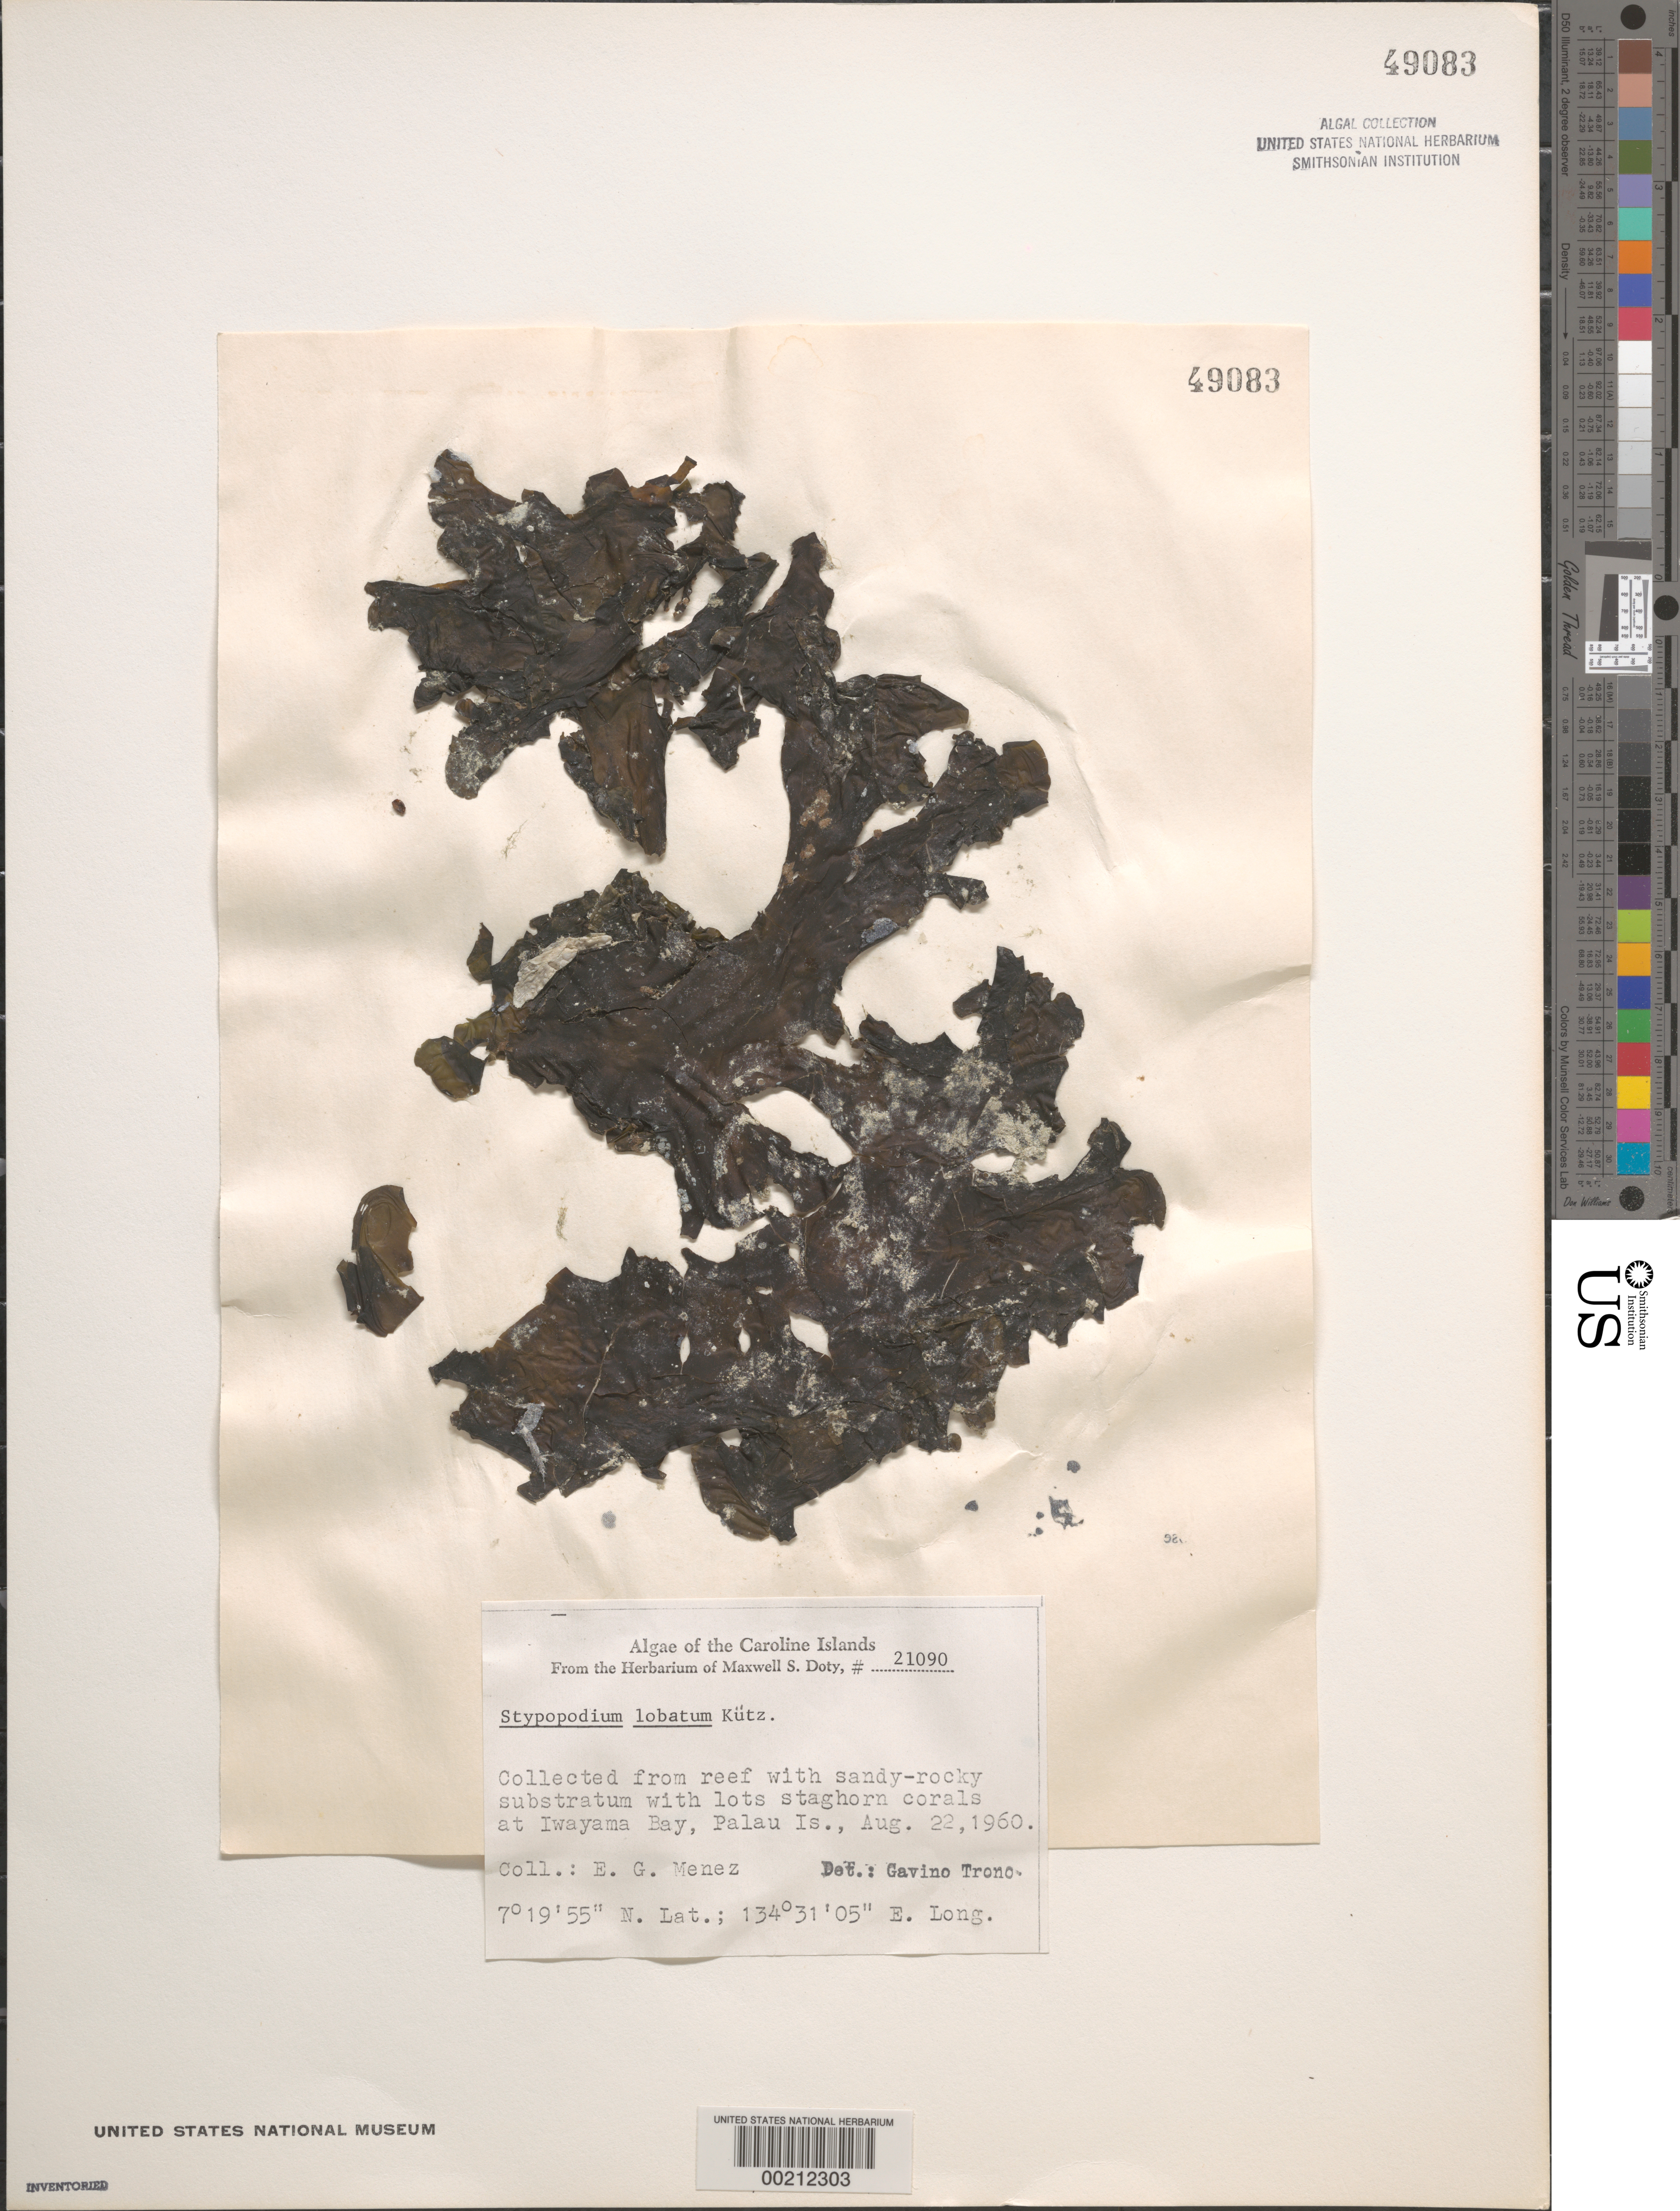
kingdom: Chromista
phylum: Ochrophyta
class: Phaeophyceae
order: Dictyotales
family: Dictyotaceae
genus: Stypopodium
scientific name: Stypopodium zonale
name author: (J.V.Lamouroux) Papenf.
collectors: Meñez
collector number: MSD 21090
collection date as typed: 22 Aug 1960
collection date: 1960-08-22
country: Palau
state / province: Koror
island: Oreor (Koror)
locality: Iwayama Bay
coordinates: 7 19' 55" N, 134 31' 05" E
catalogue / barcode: US 49083